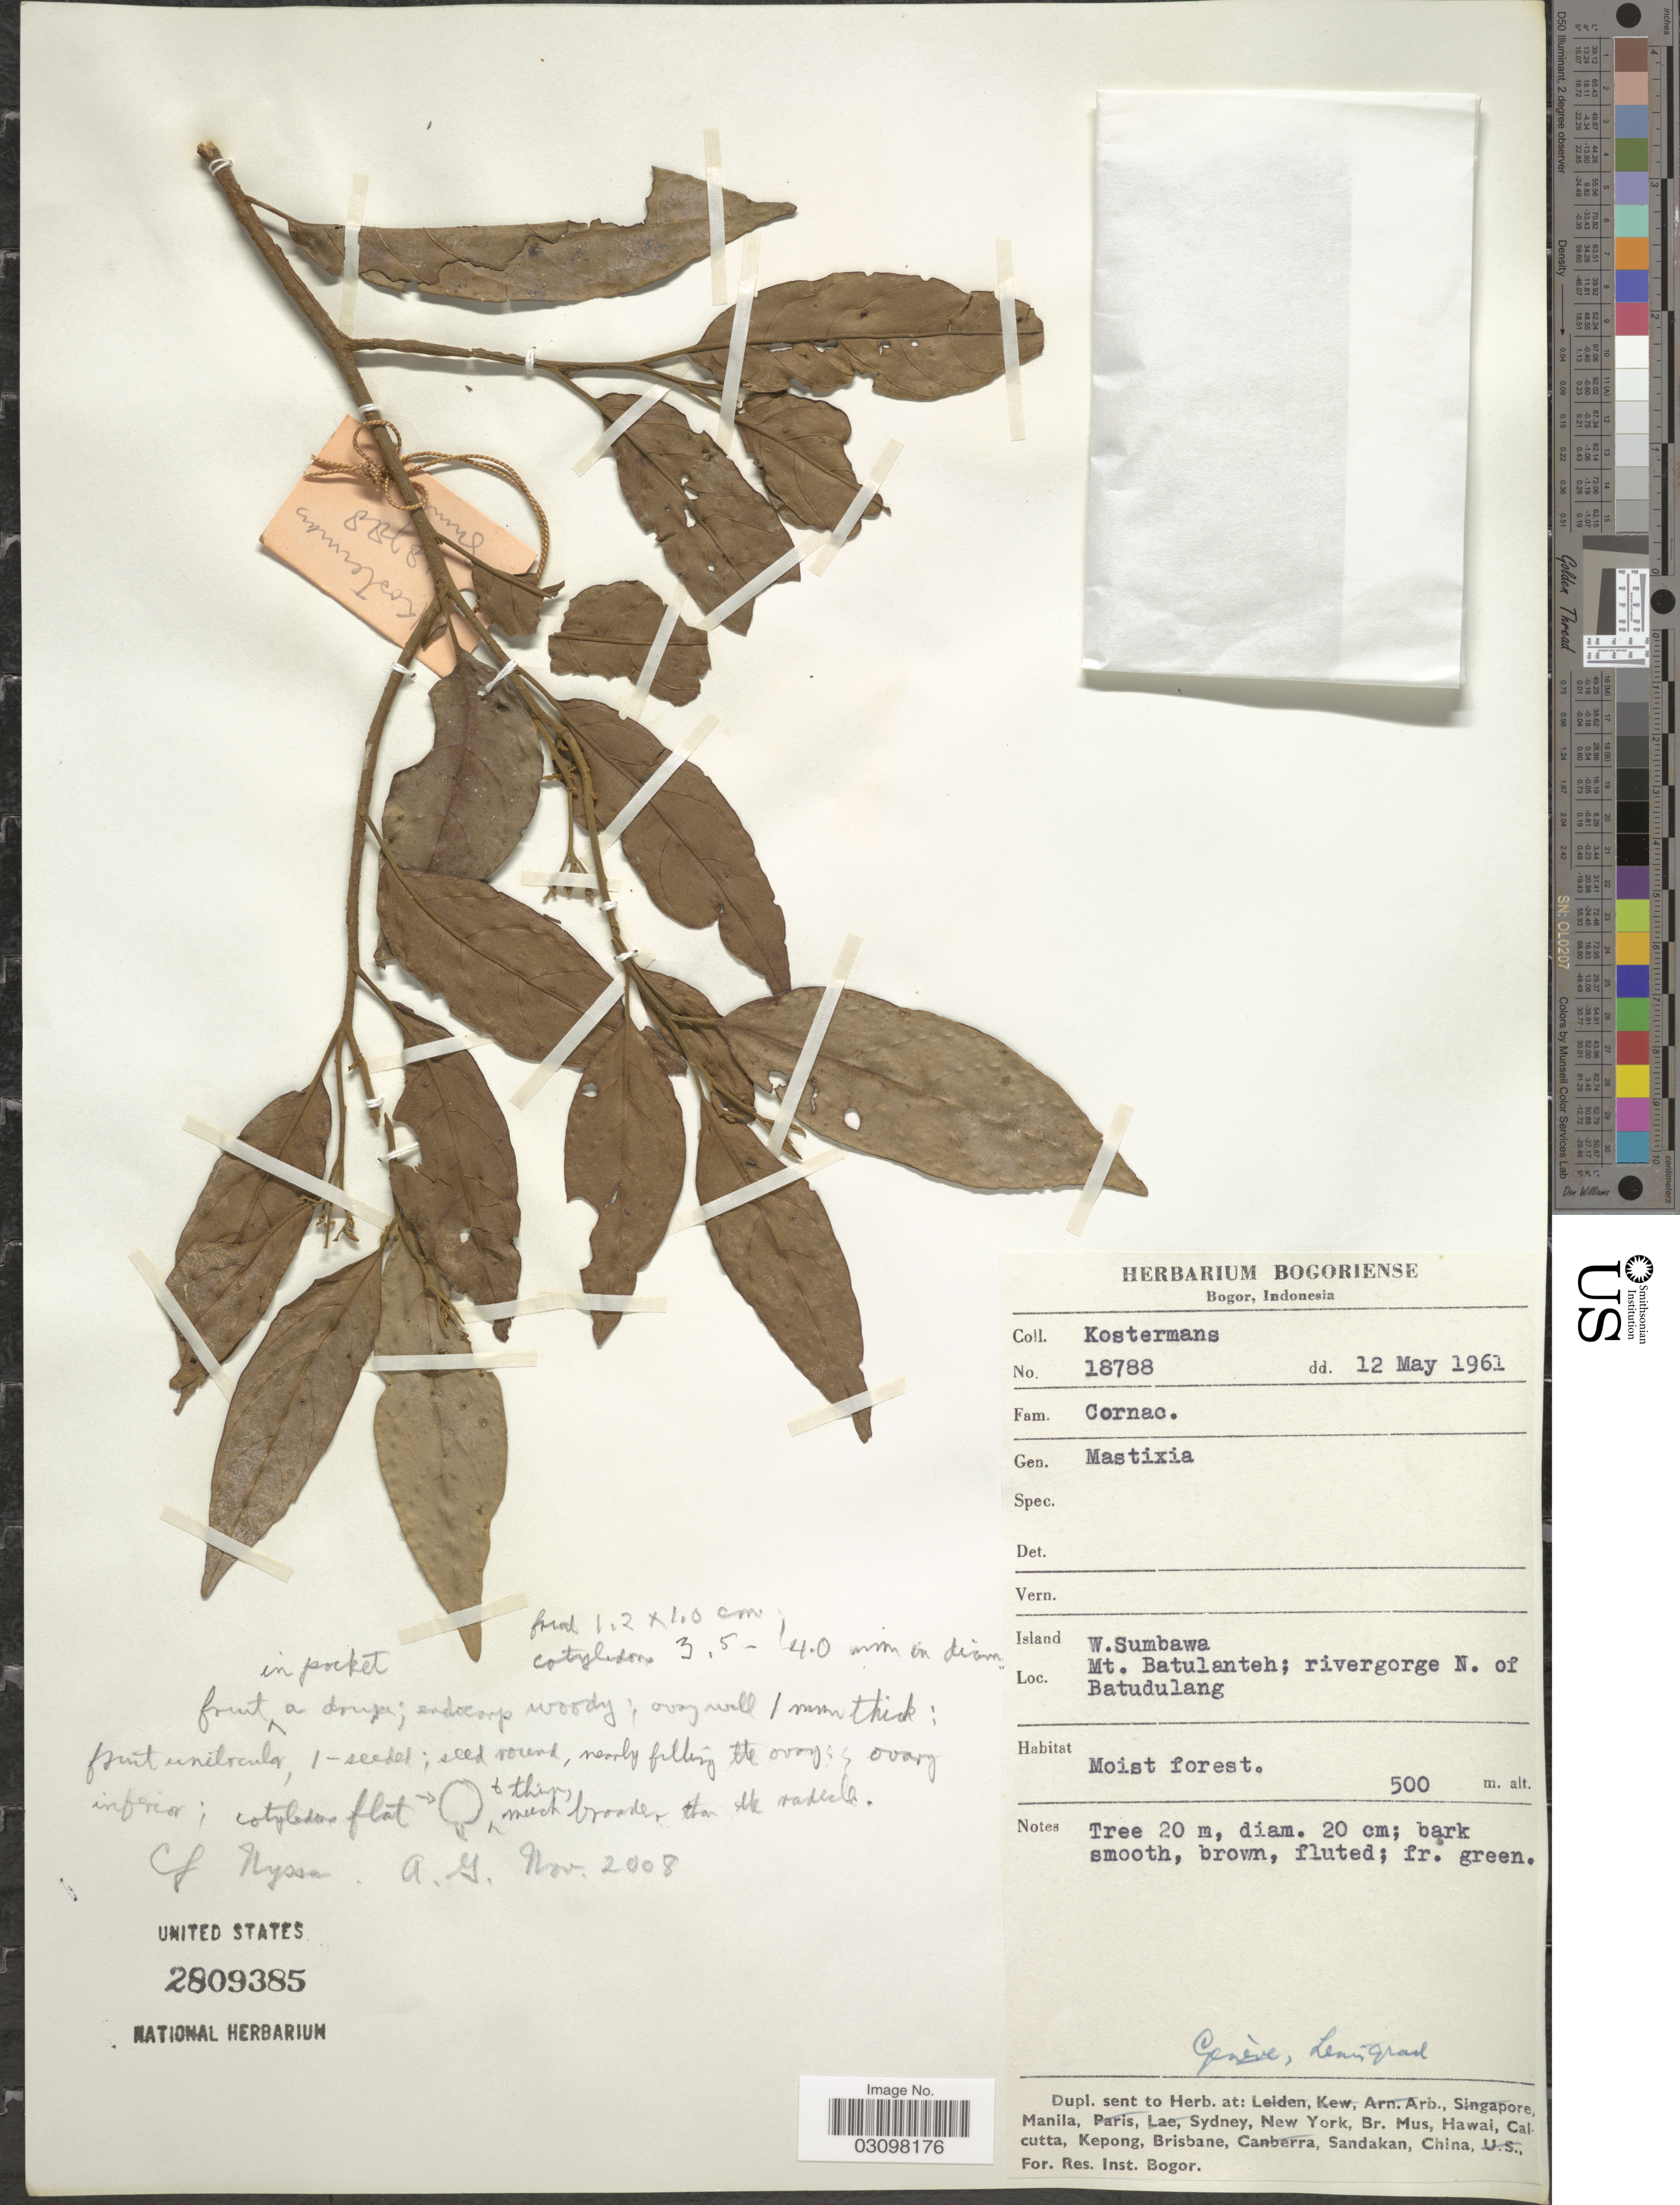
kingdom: Plantae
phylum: Tracheophyta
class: Magnoliopsida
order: Cornales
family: Nyssaceae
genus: Nyssa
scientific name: Nyssa sp.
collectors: Kostermans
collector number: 18788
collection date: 1961-05-12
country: Indonesia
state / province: Nusa Tenggara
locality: Island W. Sumbawa. Mt. Batulanteh; rivergorge N. of Batudulang.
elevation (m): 500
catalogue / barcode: US 2809385